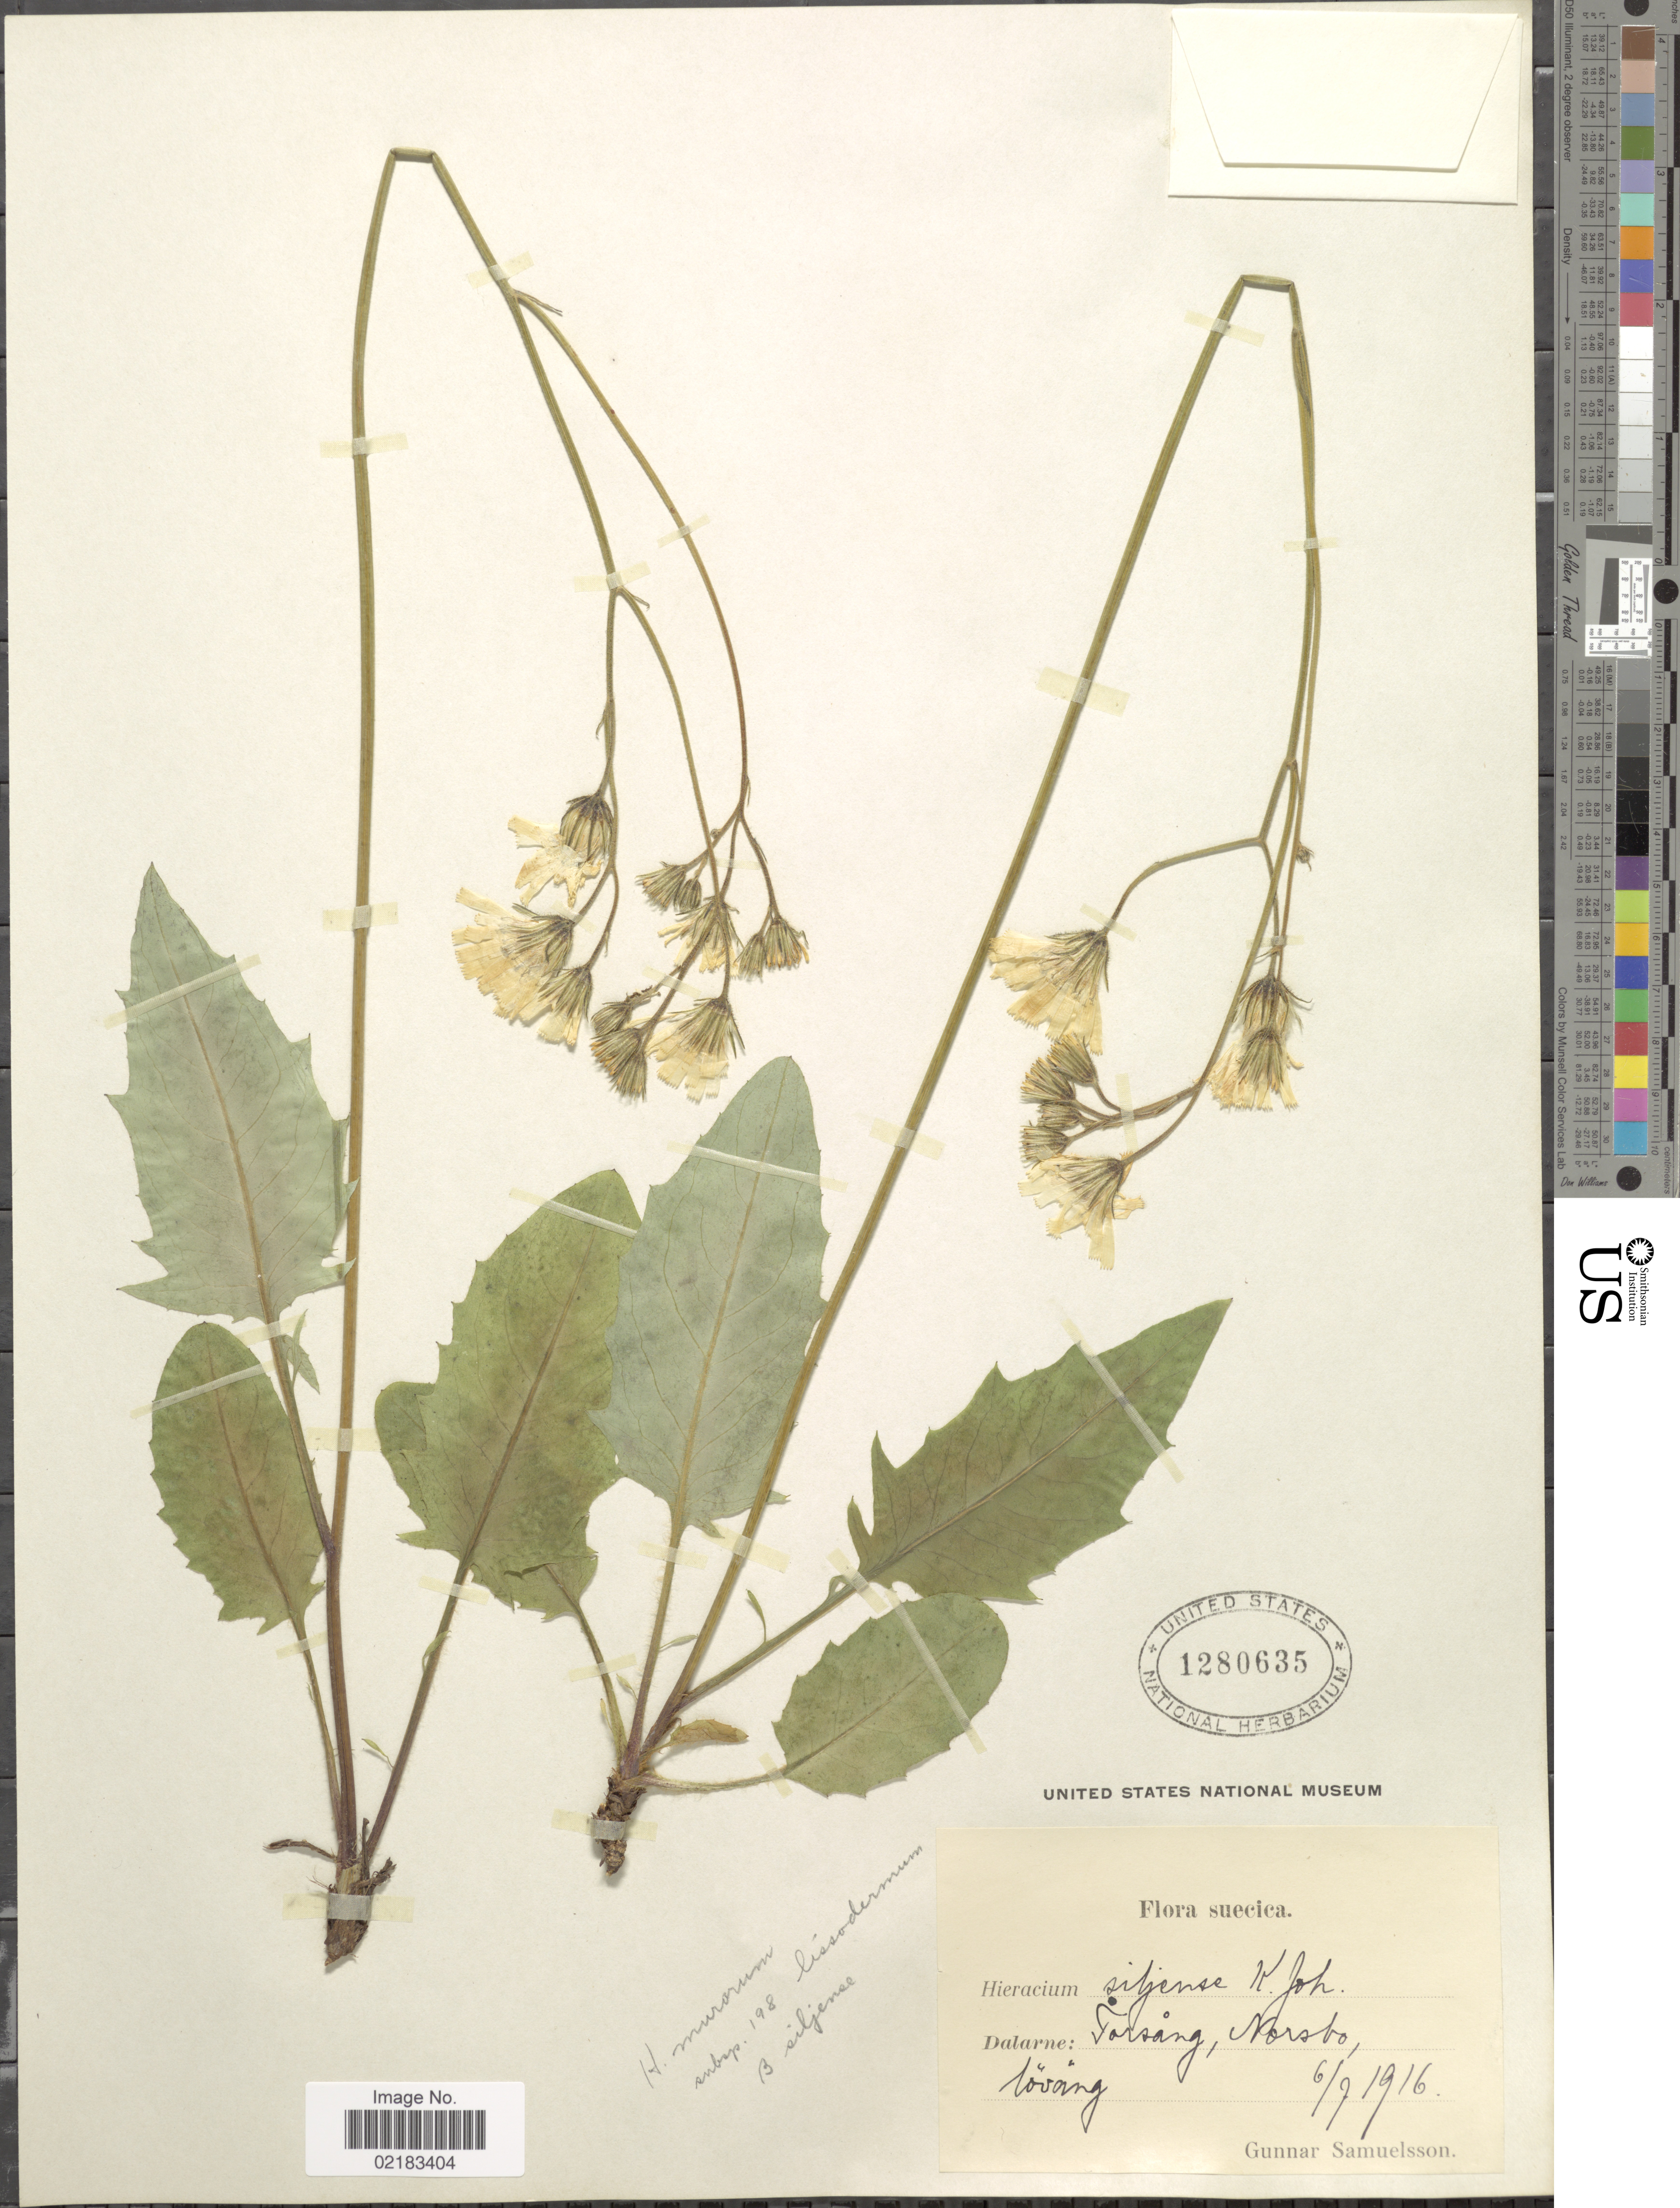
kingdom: Plantae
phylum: Tracheophyta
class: Magnoliopsida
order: Asterales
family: Asteraceae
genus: Hieracium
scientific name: Hieracium murorum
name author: L.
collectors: G. Samuelsson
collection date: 1916-07-06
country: Sweden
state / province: Dalarna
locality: Torsång, Norsbo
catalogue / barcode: US 1280635